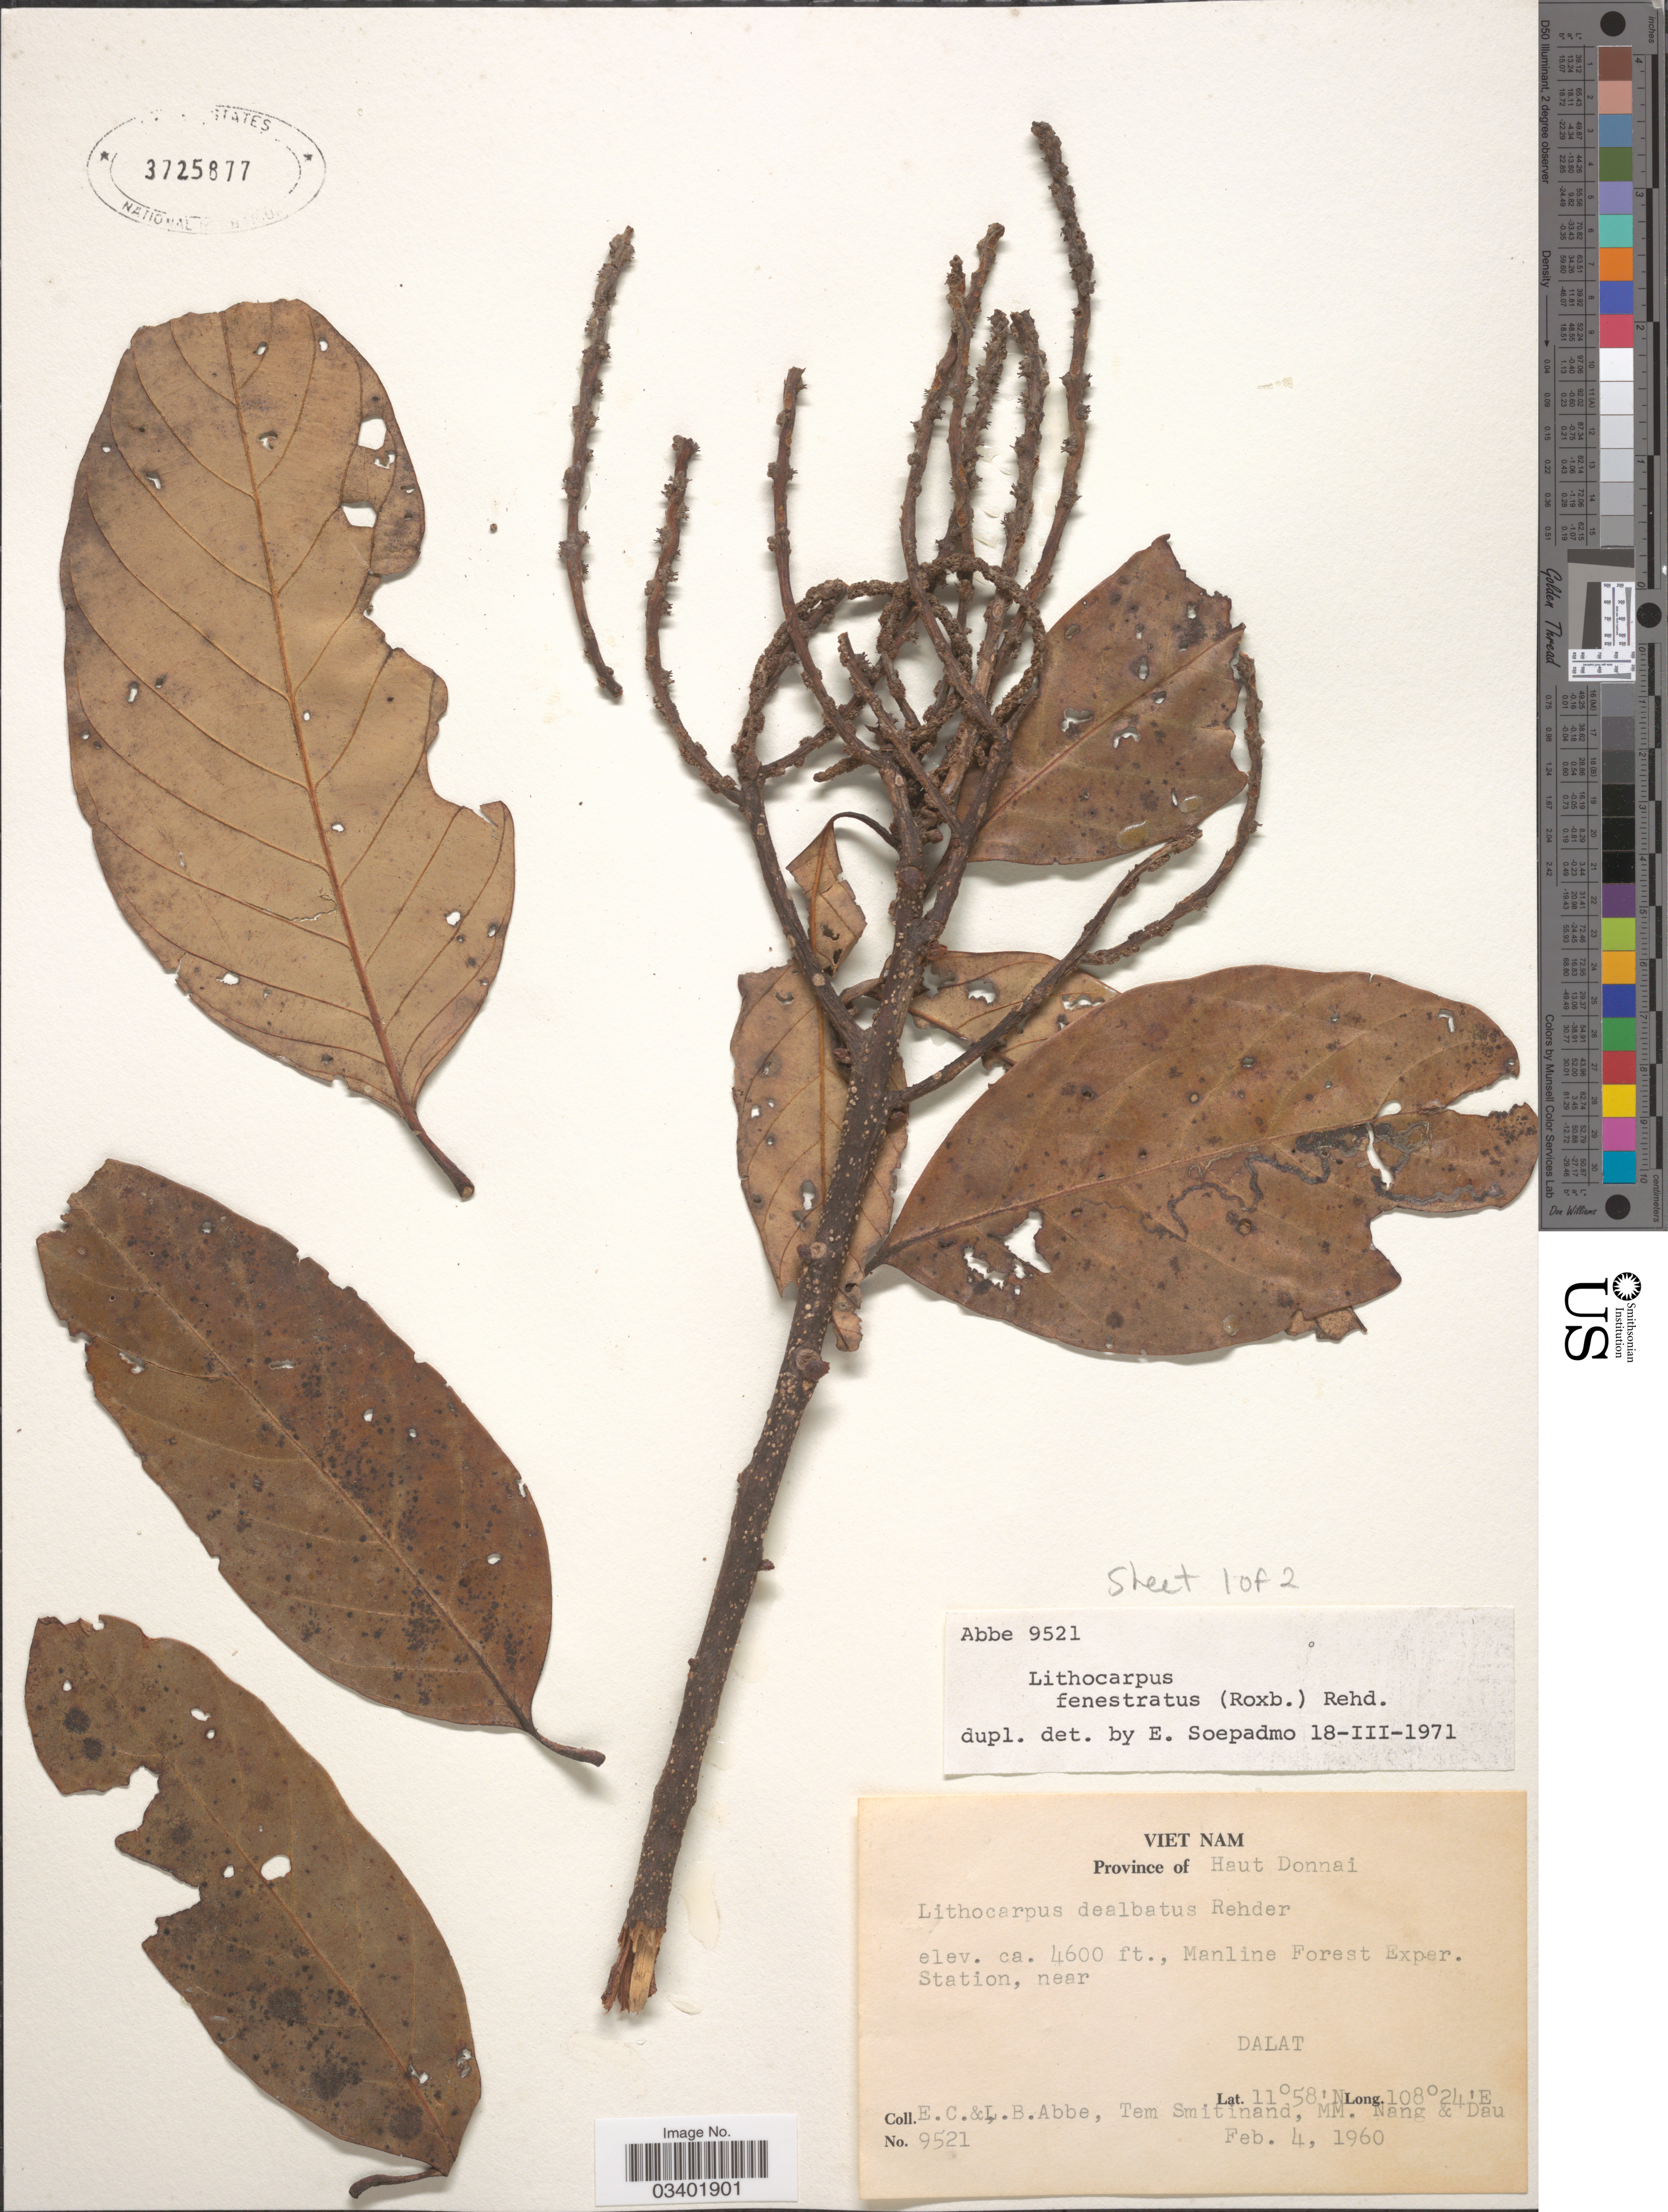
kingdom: Plantae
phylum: Tracheophyta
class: Magnoliopsida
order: Fagales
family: Fagaceae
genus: Lithocarpus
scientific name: Lithocarpus fenestratus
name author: (Roxb.) Rehder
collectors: E. C. Abbe, L. B. Abbe, T. Smitinand, M. Nang & -- Dau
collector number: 9521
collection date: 1960-02-04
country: Vietnam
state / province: Dong Nai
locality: Province of Haut Donnai. Manline Forest Exper. Station, near Dalat.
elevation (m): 1402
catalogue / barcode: US 3725877